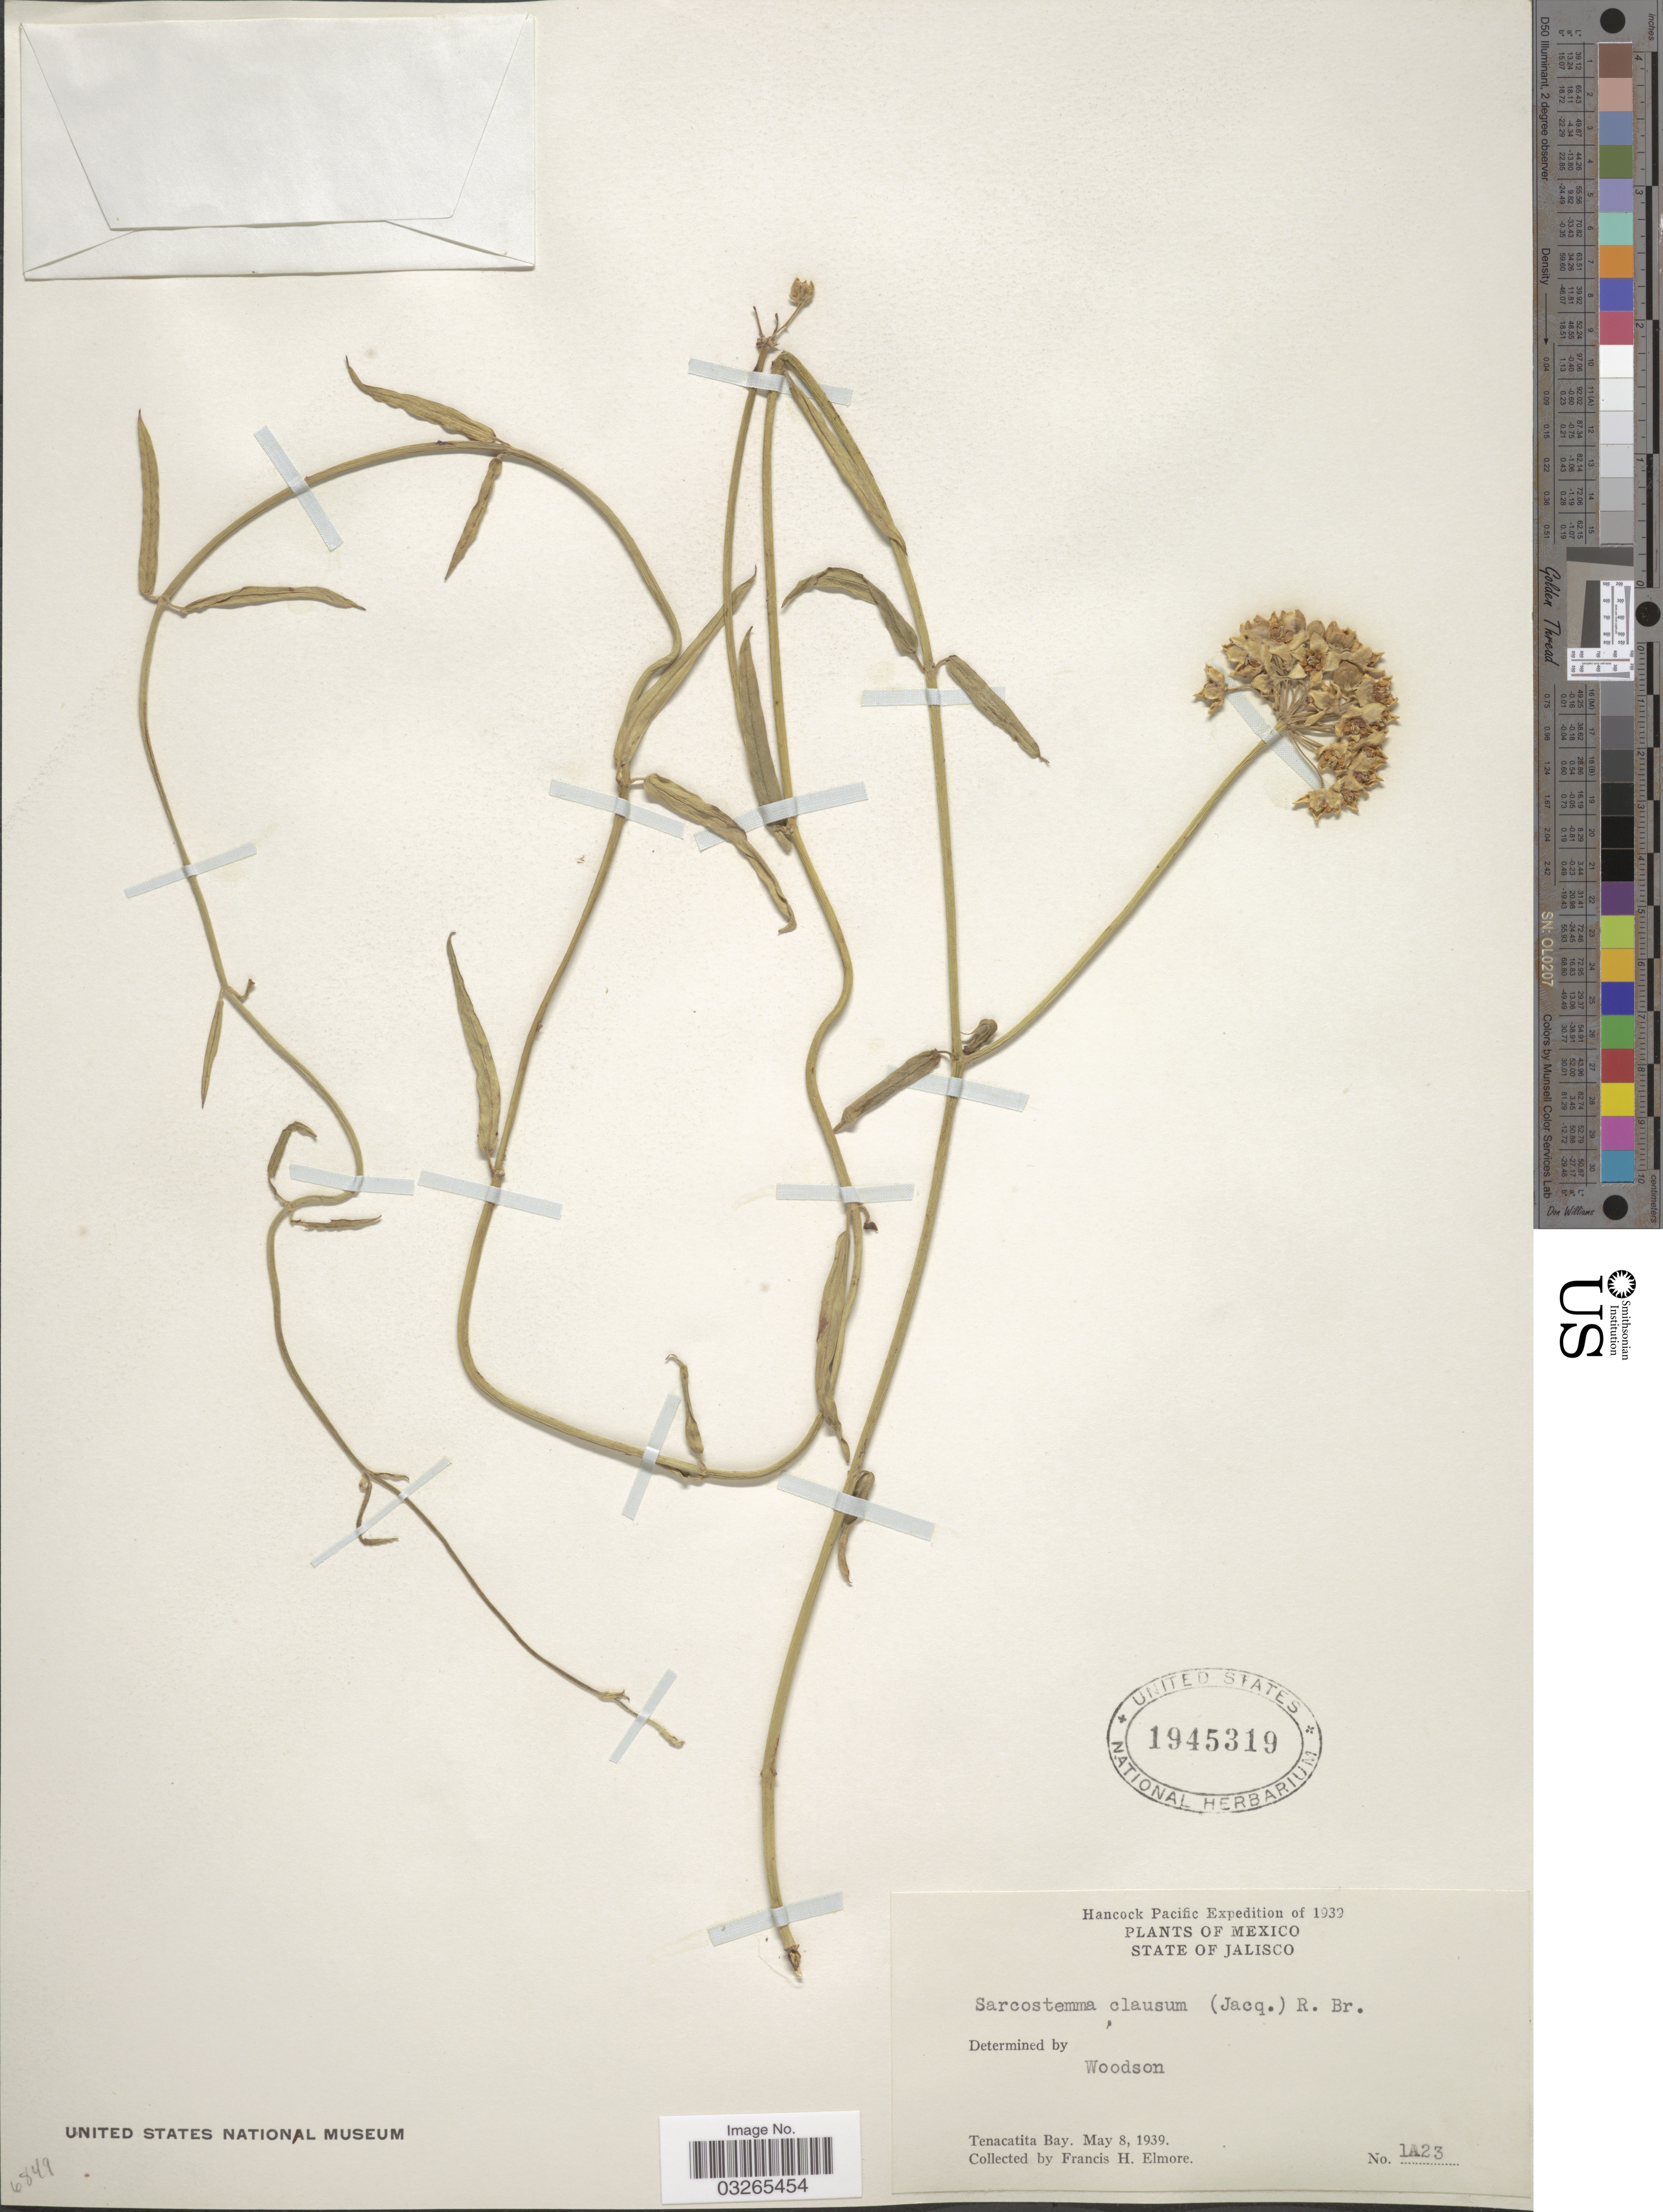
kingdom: Plantae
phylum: Tracheophyta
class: Magnoliopsida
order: Gentianales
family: Apocynaceae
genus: Sarcostemma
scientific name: Sarcostemma clausum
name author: (Jacq.) Schult.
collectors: F. H. Elmore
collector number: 1A23*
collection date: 1939-05-08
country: Mexico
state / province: Jalisco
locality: Tenacatita Bay.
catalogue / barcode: US 1945319